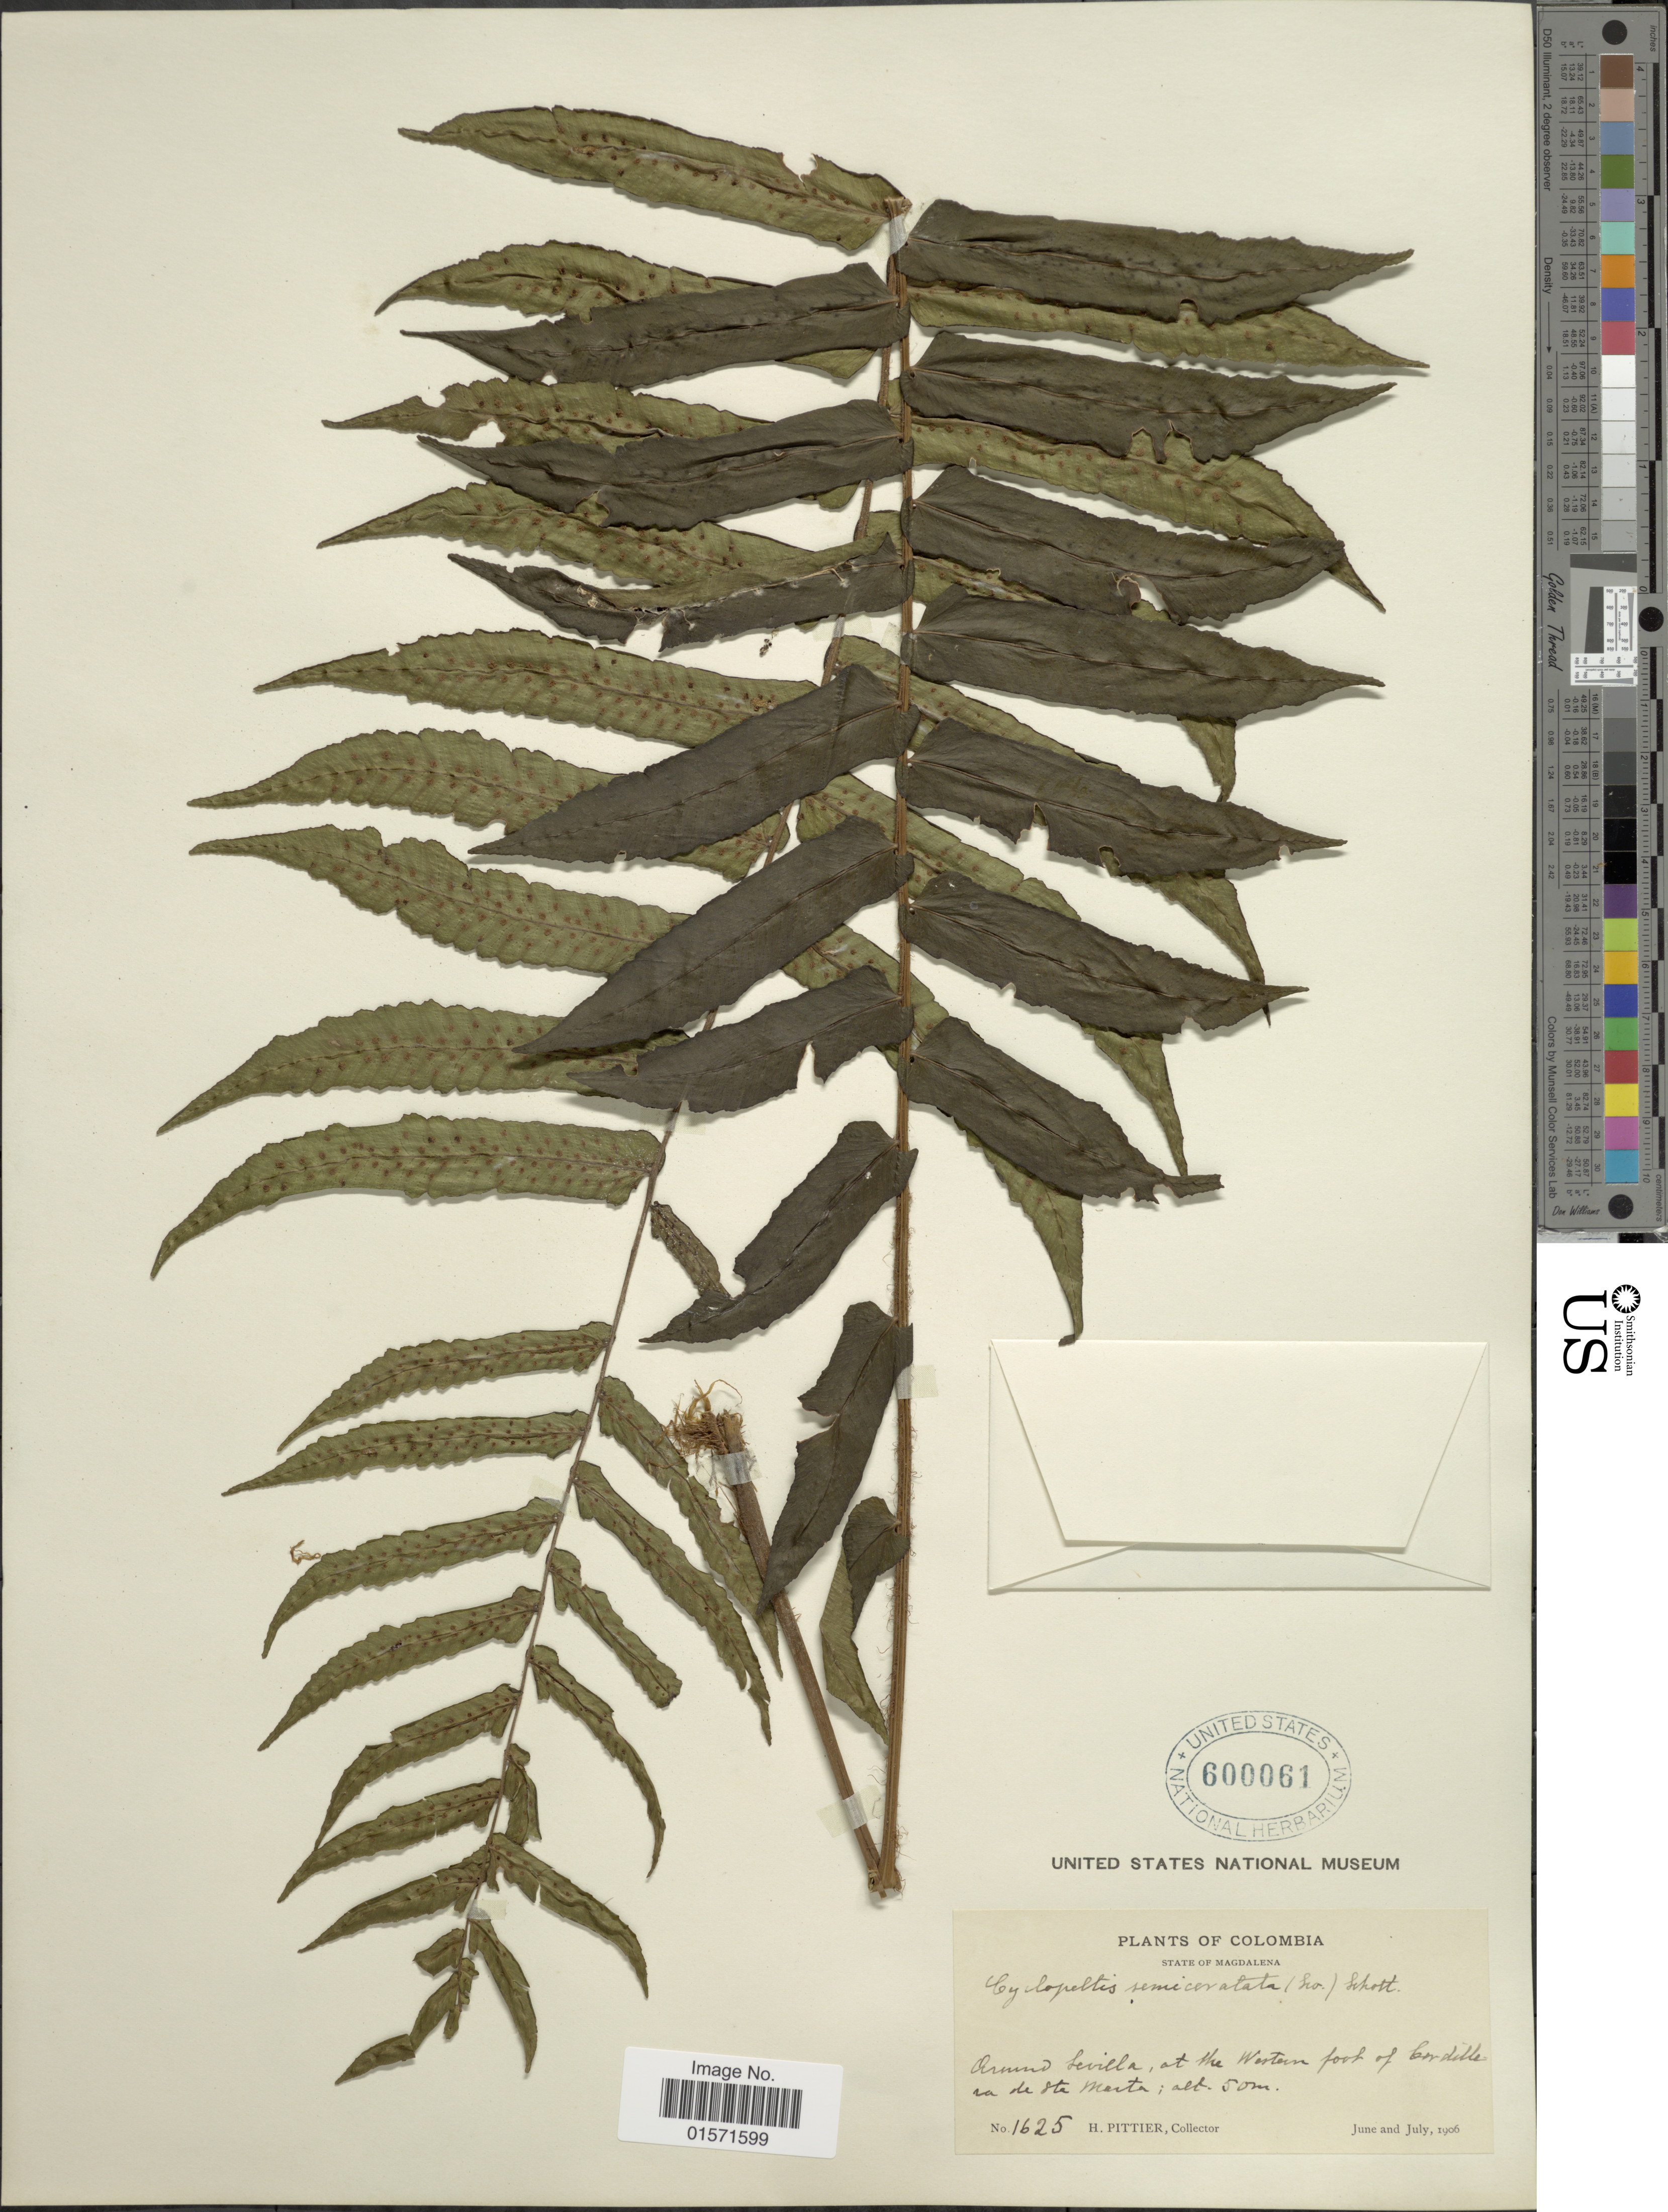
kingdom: Plantae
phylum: Tracheophyta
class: Polypodiopsida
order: Polypodiales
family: Lomariopsidaceae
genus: Cyclopeltis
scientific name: Cyclopeltis semicordata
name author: (Sw.) J. Sm.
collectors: H. F. Pittier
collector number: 1625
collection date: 1906-06/1906-07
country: Colombia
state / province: Magdalena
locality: State of Magdalena. Around Sevilla, at the Western foot of Cordille ra de sta Marta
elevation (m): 50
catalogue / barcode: US 600061